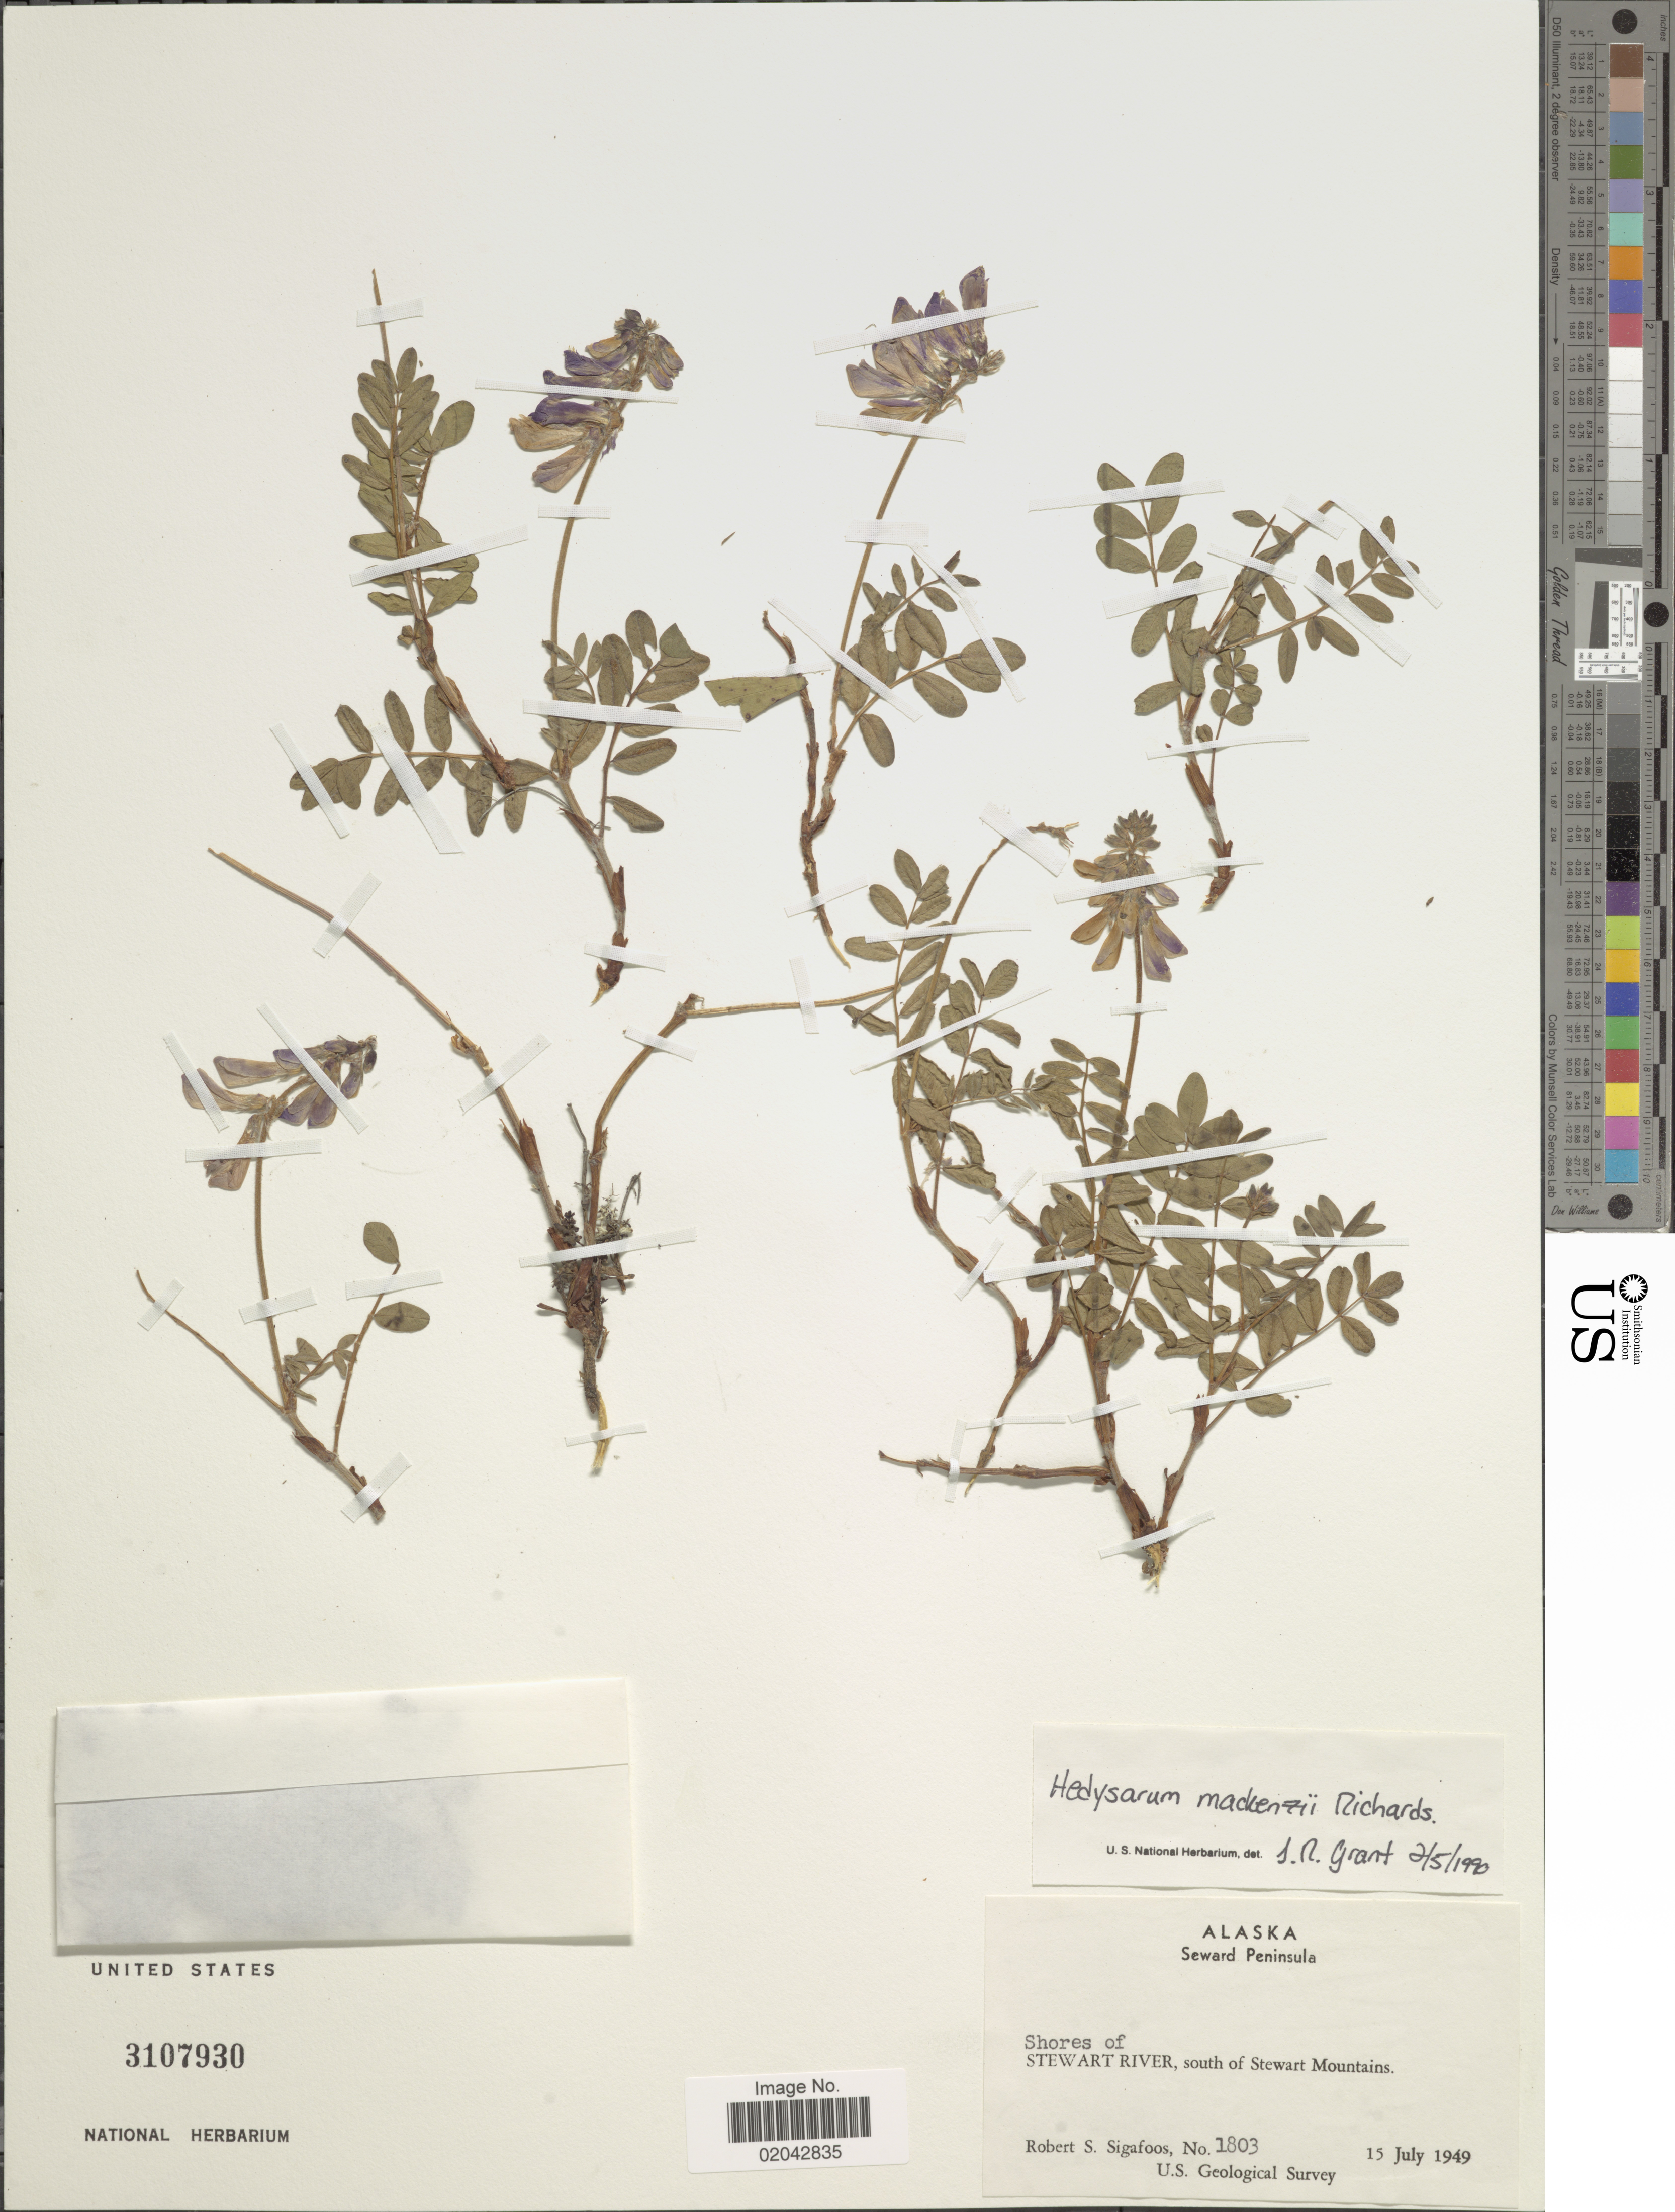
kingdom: Plantae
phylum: Tracheophyta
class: Magnoliopsida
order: Fabales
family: Fabaceae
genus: Hedysarum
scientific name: Hedysarum sp.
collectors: R. Sigafoos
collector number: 1803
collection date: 1949-07-15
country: United States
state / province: Alaska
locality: Seward Peninsula, shores of Stewart River, south of Stewart Mountains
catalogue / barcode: US 3107930